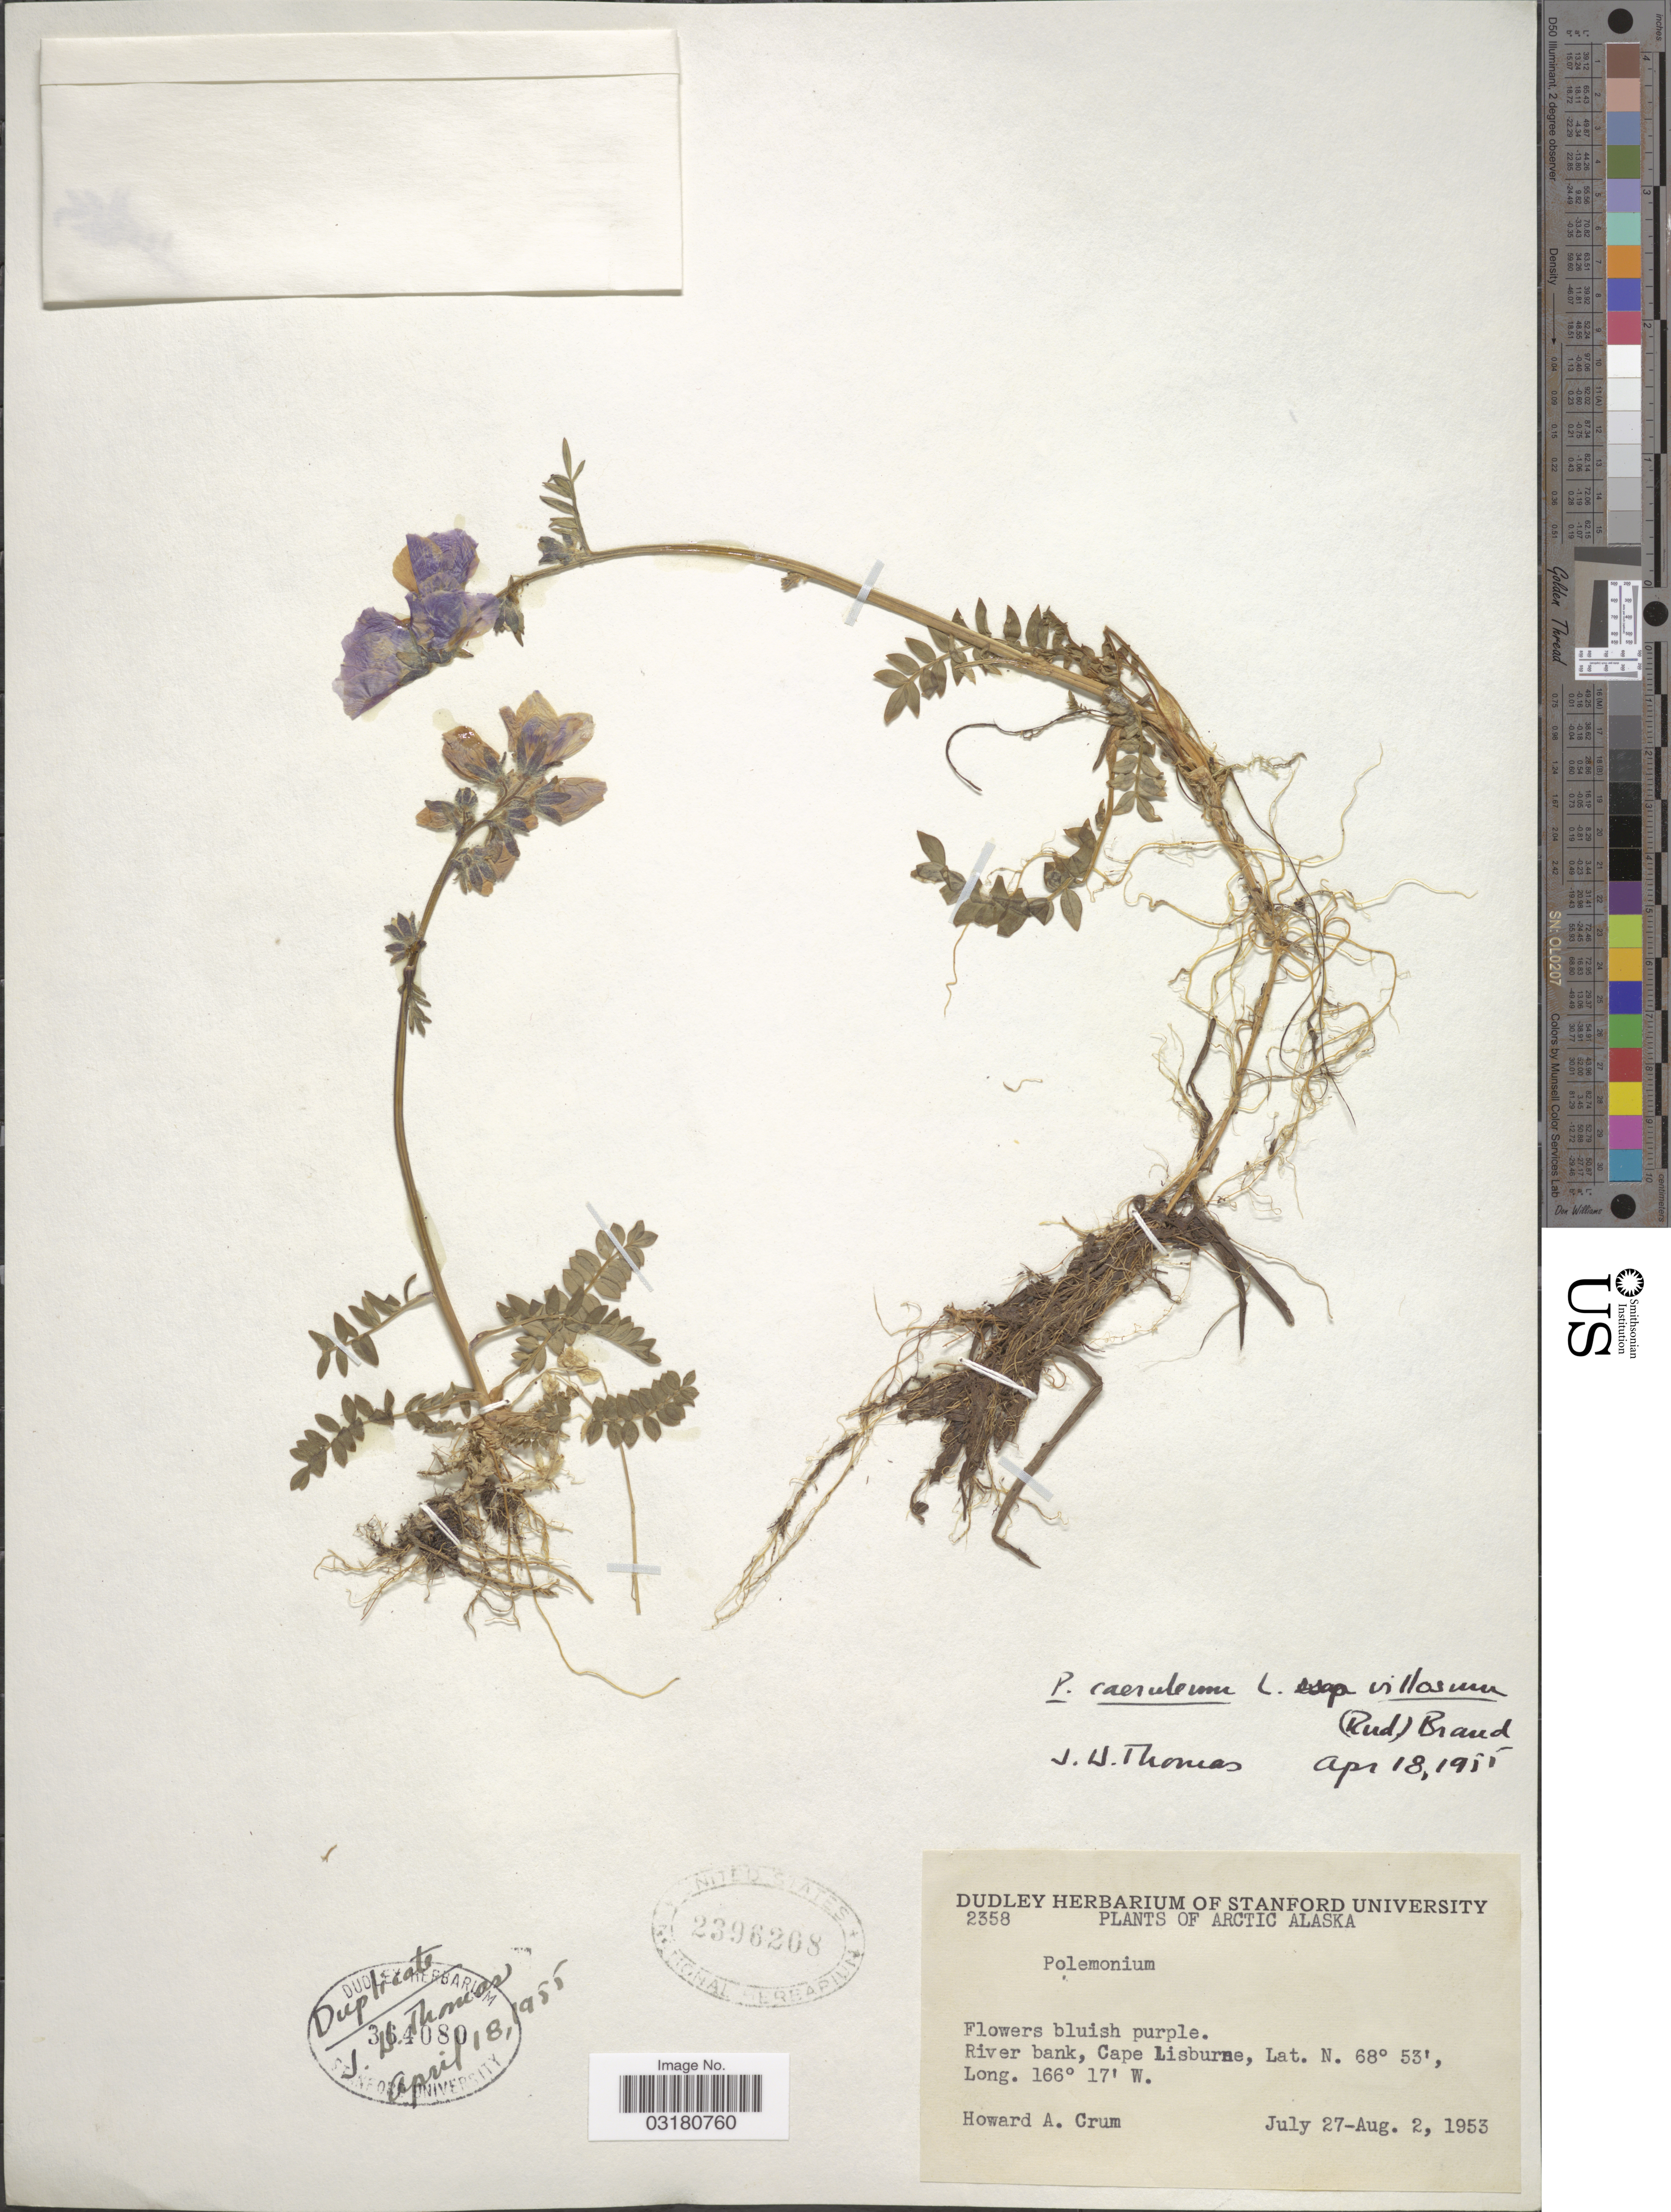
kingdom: Plantae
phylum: Tracheophyta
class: Magnoliopsida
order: Ericales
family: Polemoniaceae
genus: Polemonium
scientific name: Polemonium acutiflorum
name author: Willd. ex Roem. & Schult.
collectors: H. A. Crum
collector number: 2358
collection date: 1953-07-27/1953-08-02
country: United States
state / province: Alaska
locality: Arctic Alaska. River bank, Cape Lisburne.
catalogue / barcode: US 2396208